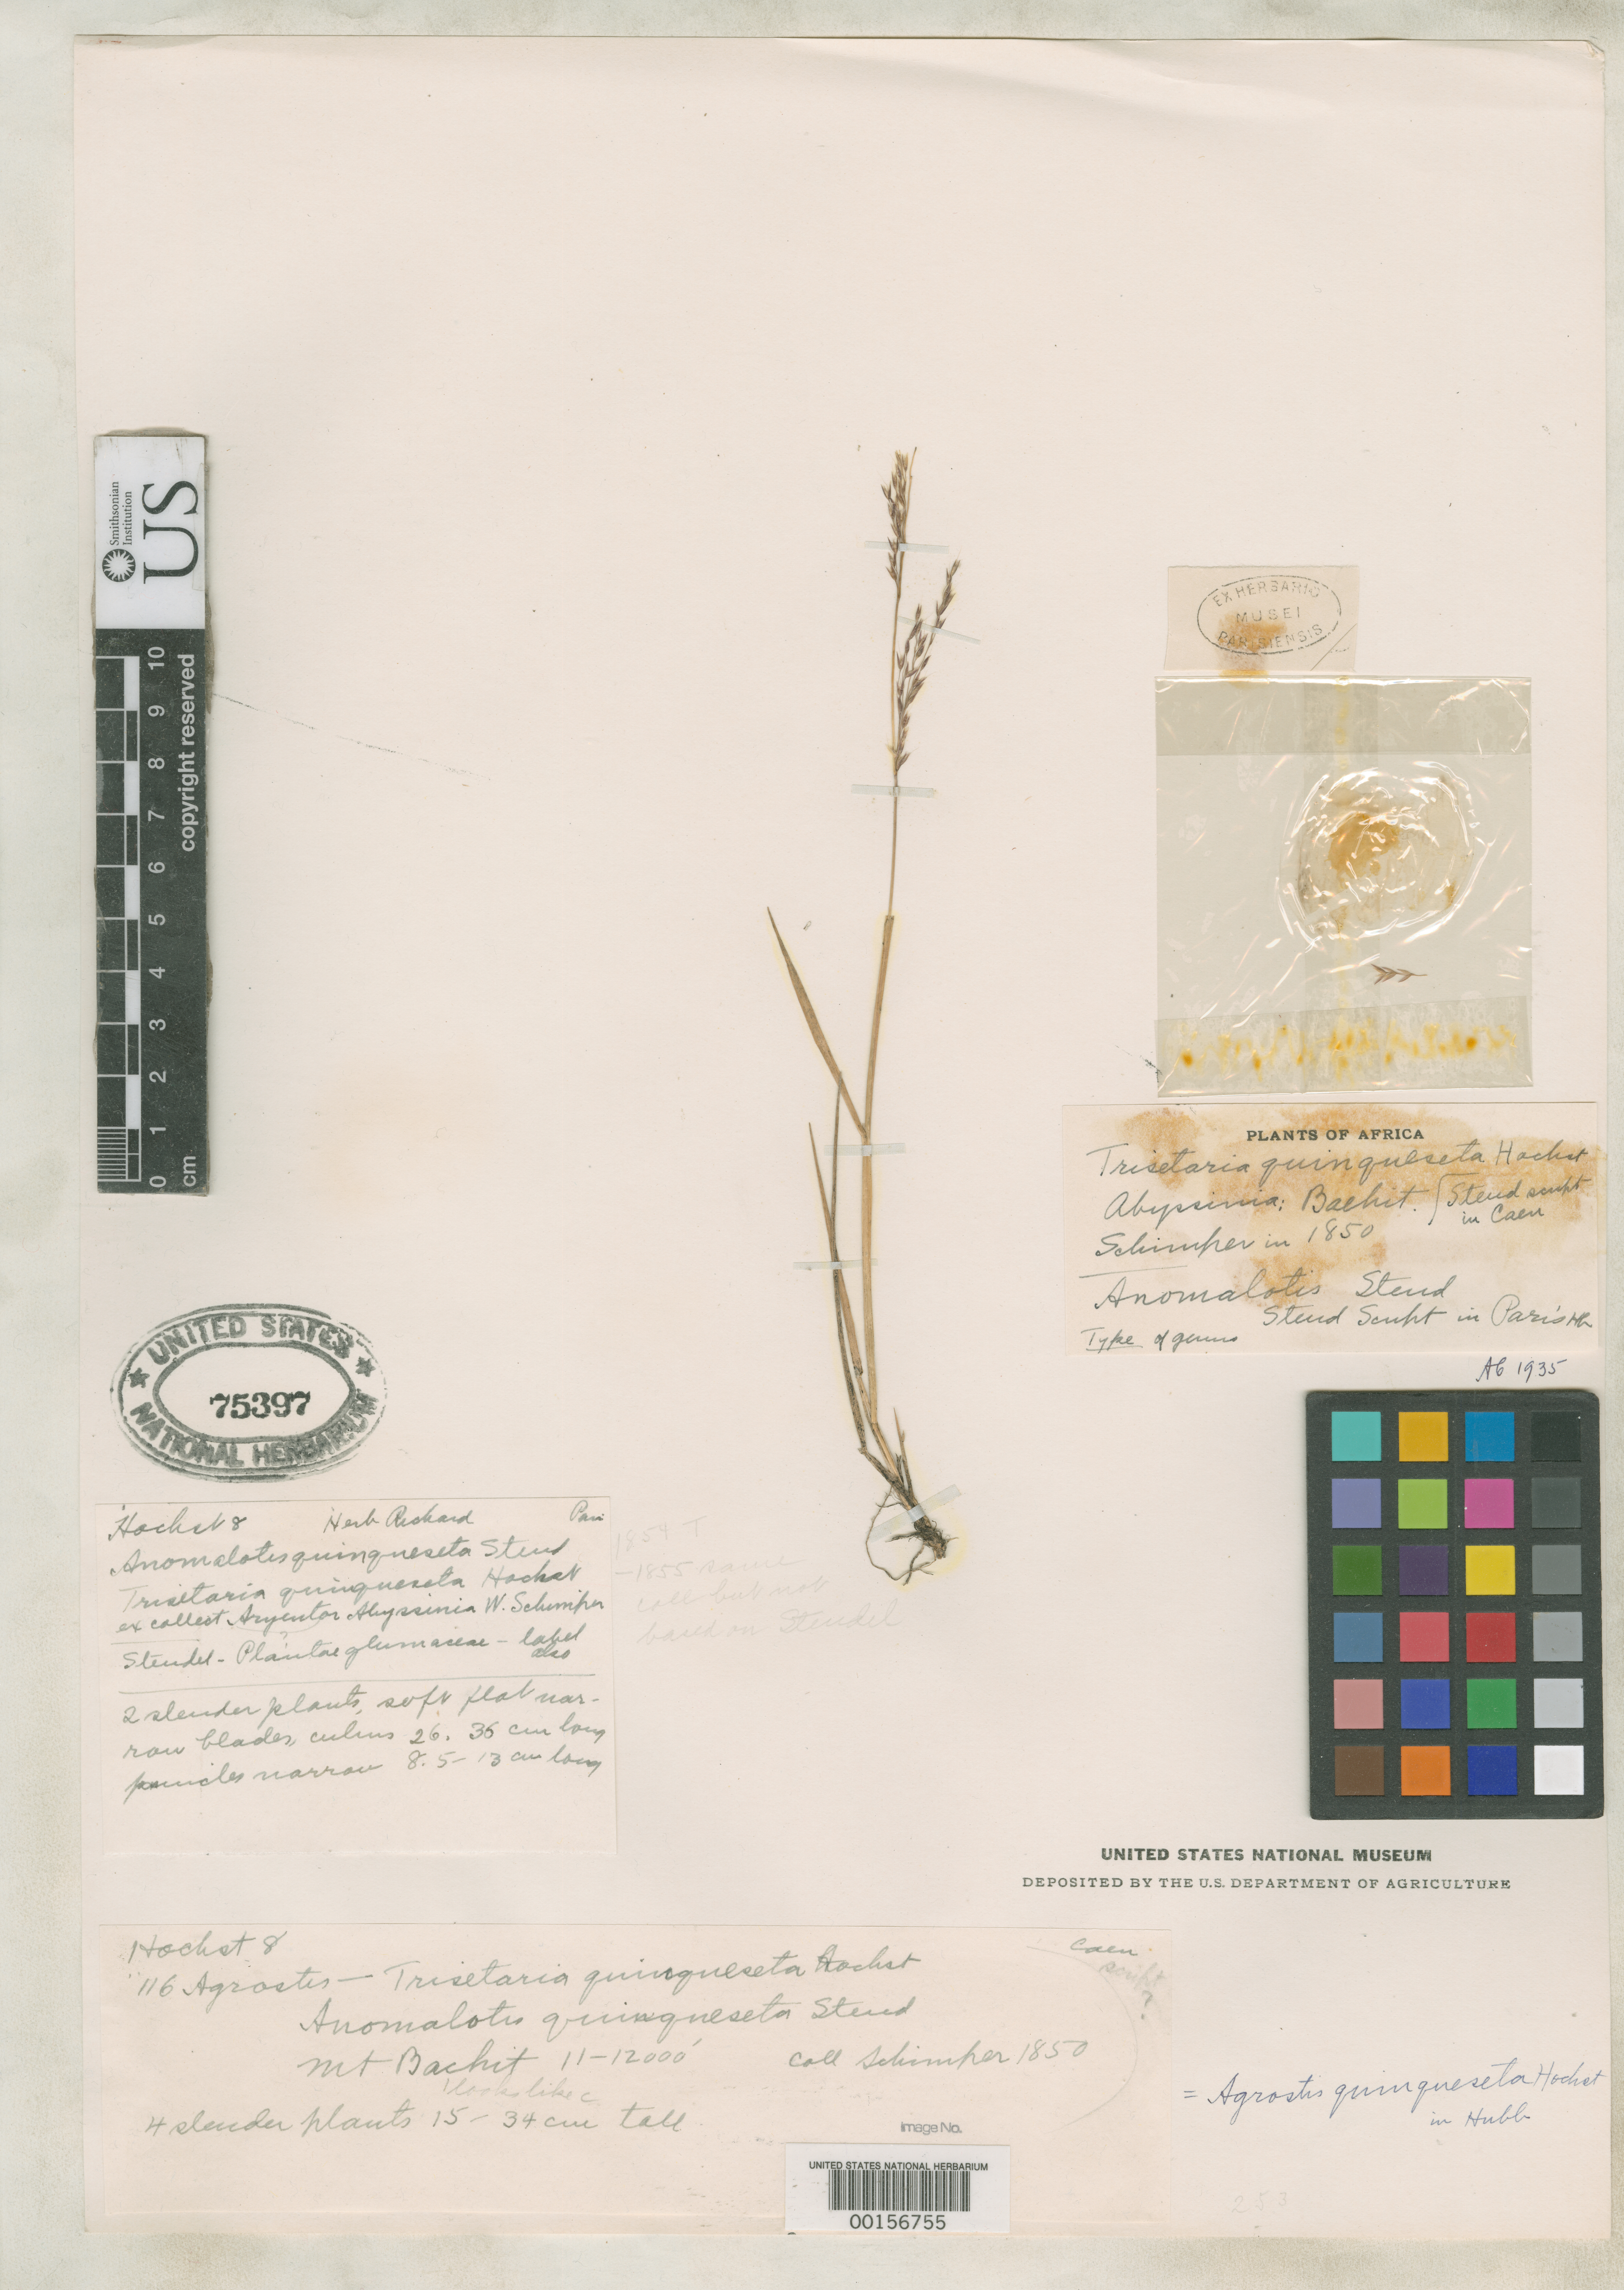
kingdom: Plantae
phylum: Tracheophyta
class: Liliopsida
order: Poales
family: Poaceae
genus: Anomalotis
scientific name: Anomalotis quinqueseta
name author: Steud.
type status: Type Fragment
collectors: G. W. Schimper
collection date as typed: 1850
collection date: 1850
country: Ethiopia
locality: Abyssinia, Mt. Bachit.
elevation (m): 3352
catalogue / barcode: US 75397